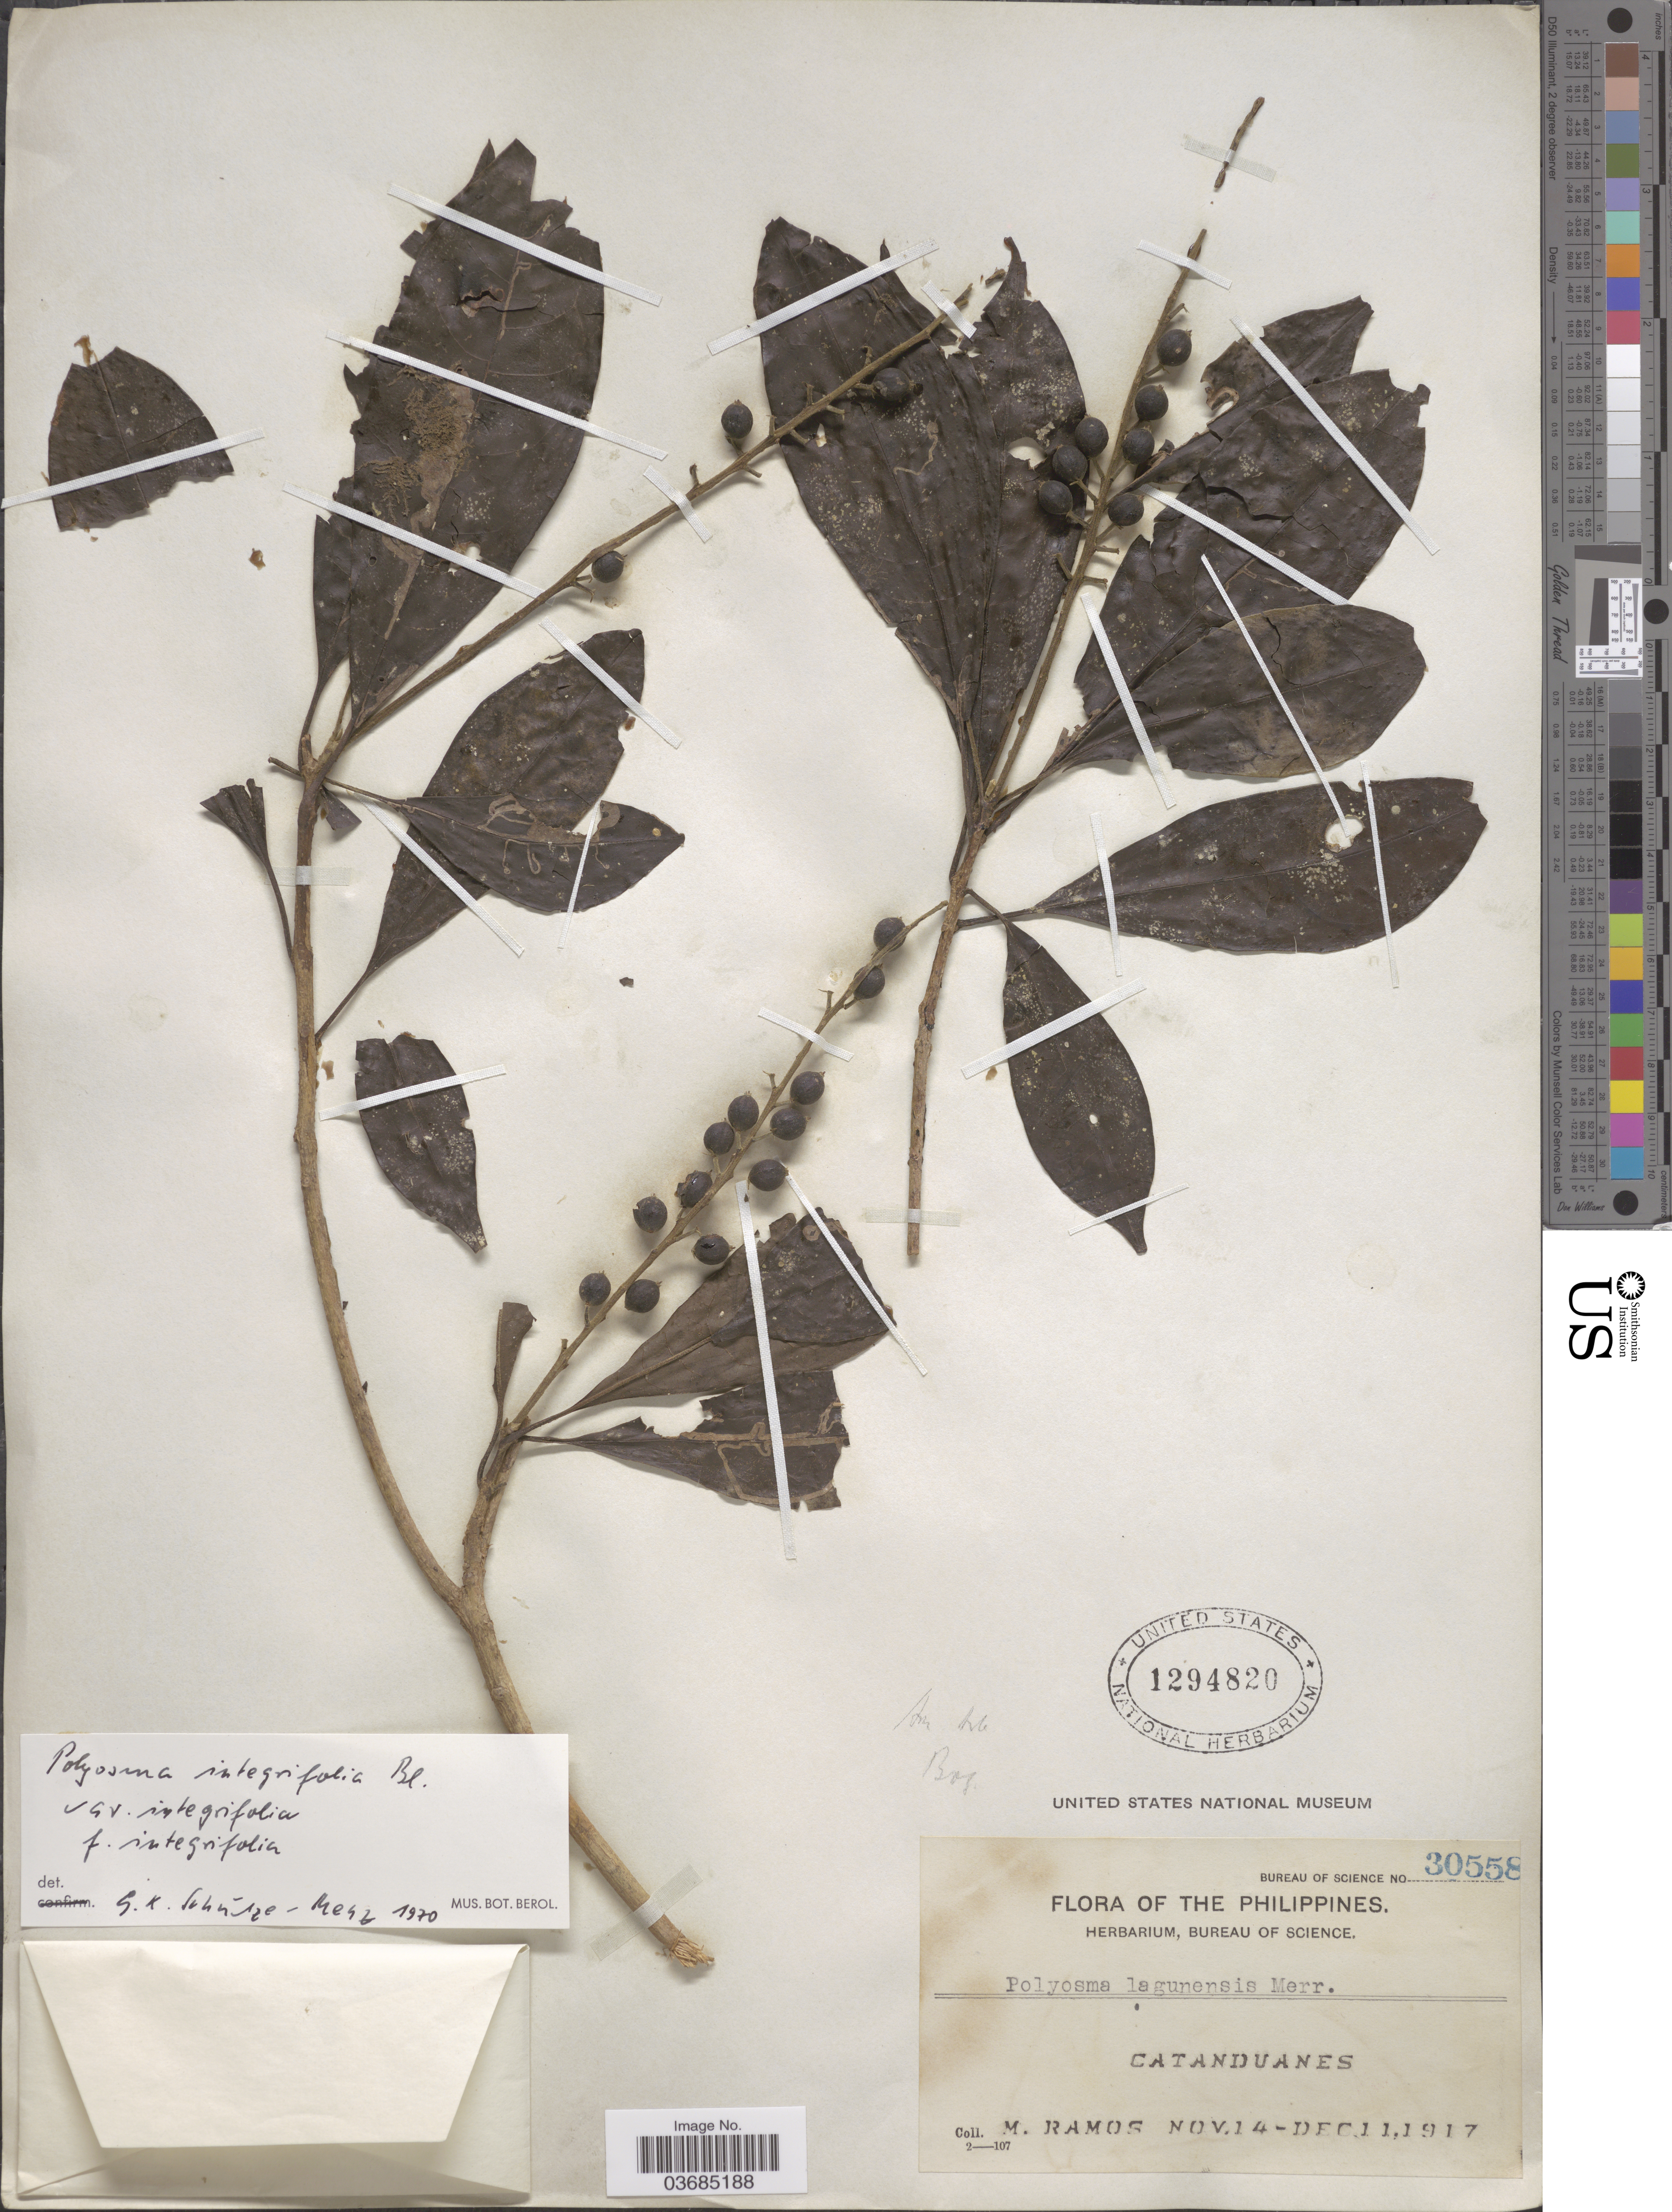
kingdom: Plantae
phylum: Tracheophyta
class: Magnoliopsida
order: Escalloniales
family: Escalloniaceae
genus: Polyosma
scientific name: Polyosma integrifolia var. integrifolia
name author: Blume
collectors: M. Ramos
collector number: Bureau of Science 30558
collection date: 1917-11-14/1917-12-11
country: Philippines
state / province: Bicol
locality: Catanduanes.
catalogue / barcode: US 1294820